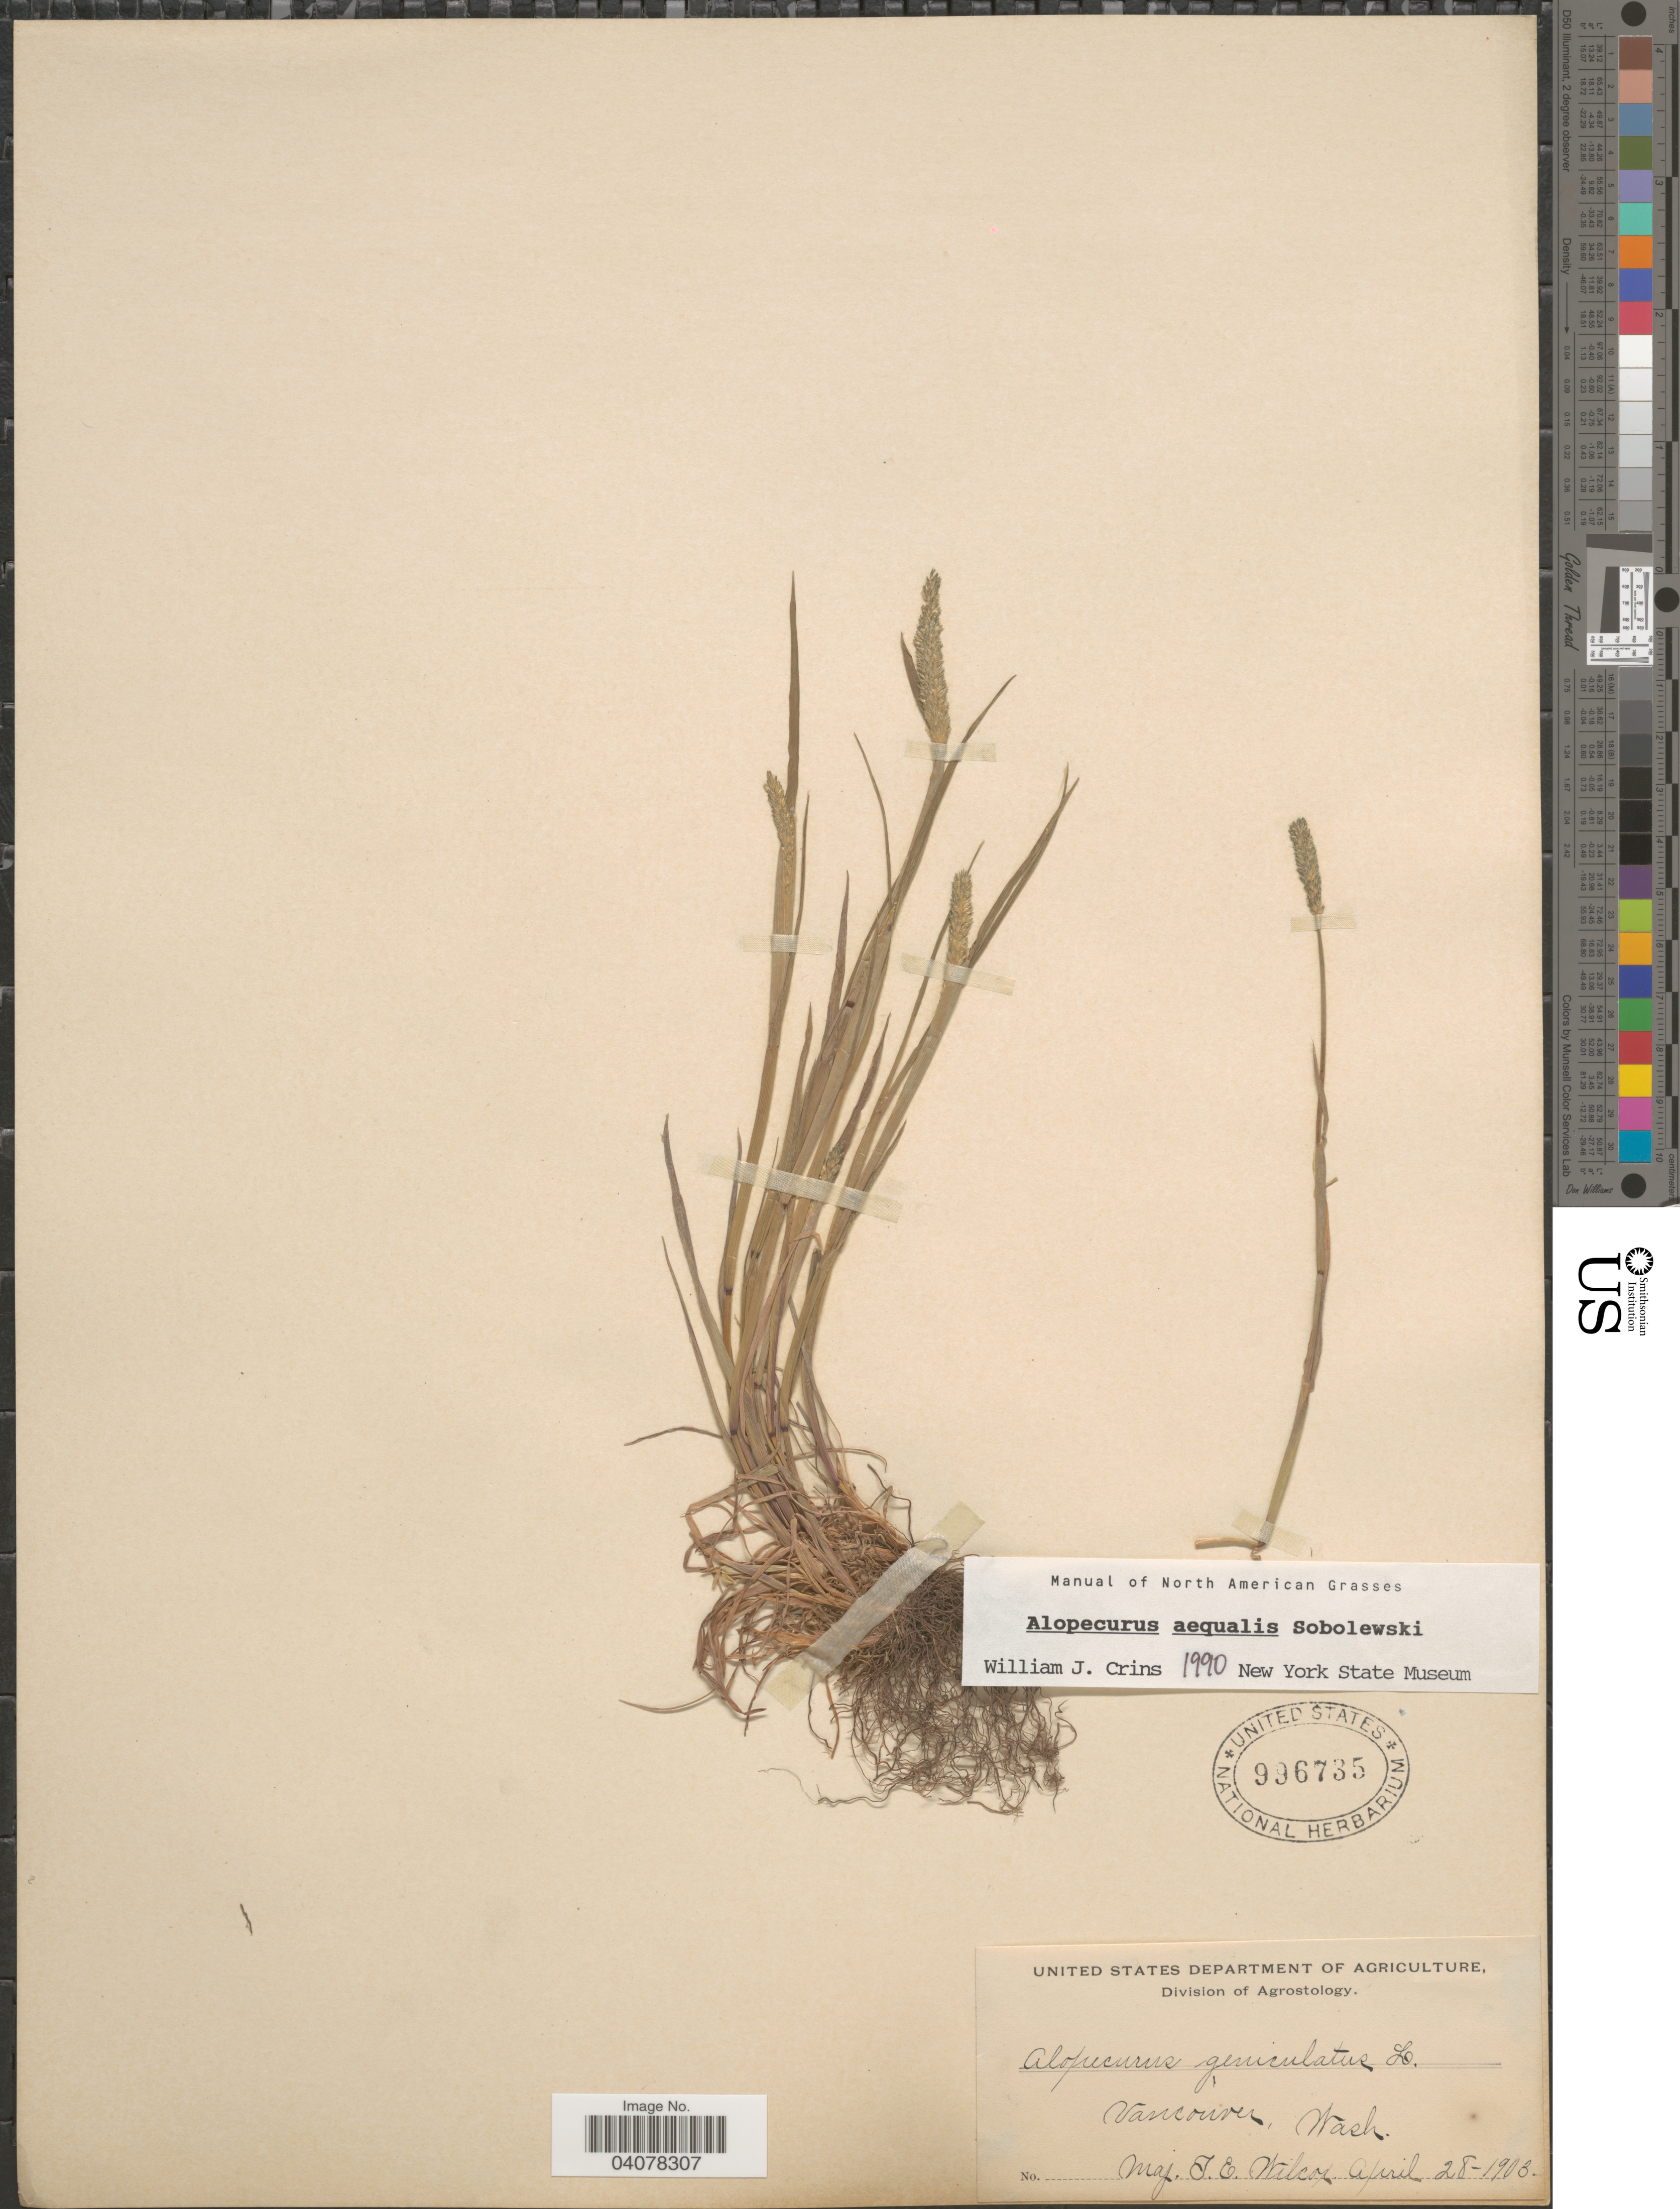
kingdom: Plantae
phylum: Tracheophyta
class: Liliopsida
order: Poales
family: Poaceae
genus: Alopecurus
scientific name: Alopecurus aequalis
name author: Sobol.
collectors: T. E. Wilcox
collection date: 1903-04-28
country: United States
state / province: Washington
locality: Vancouver.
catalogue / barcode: US 996735